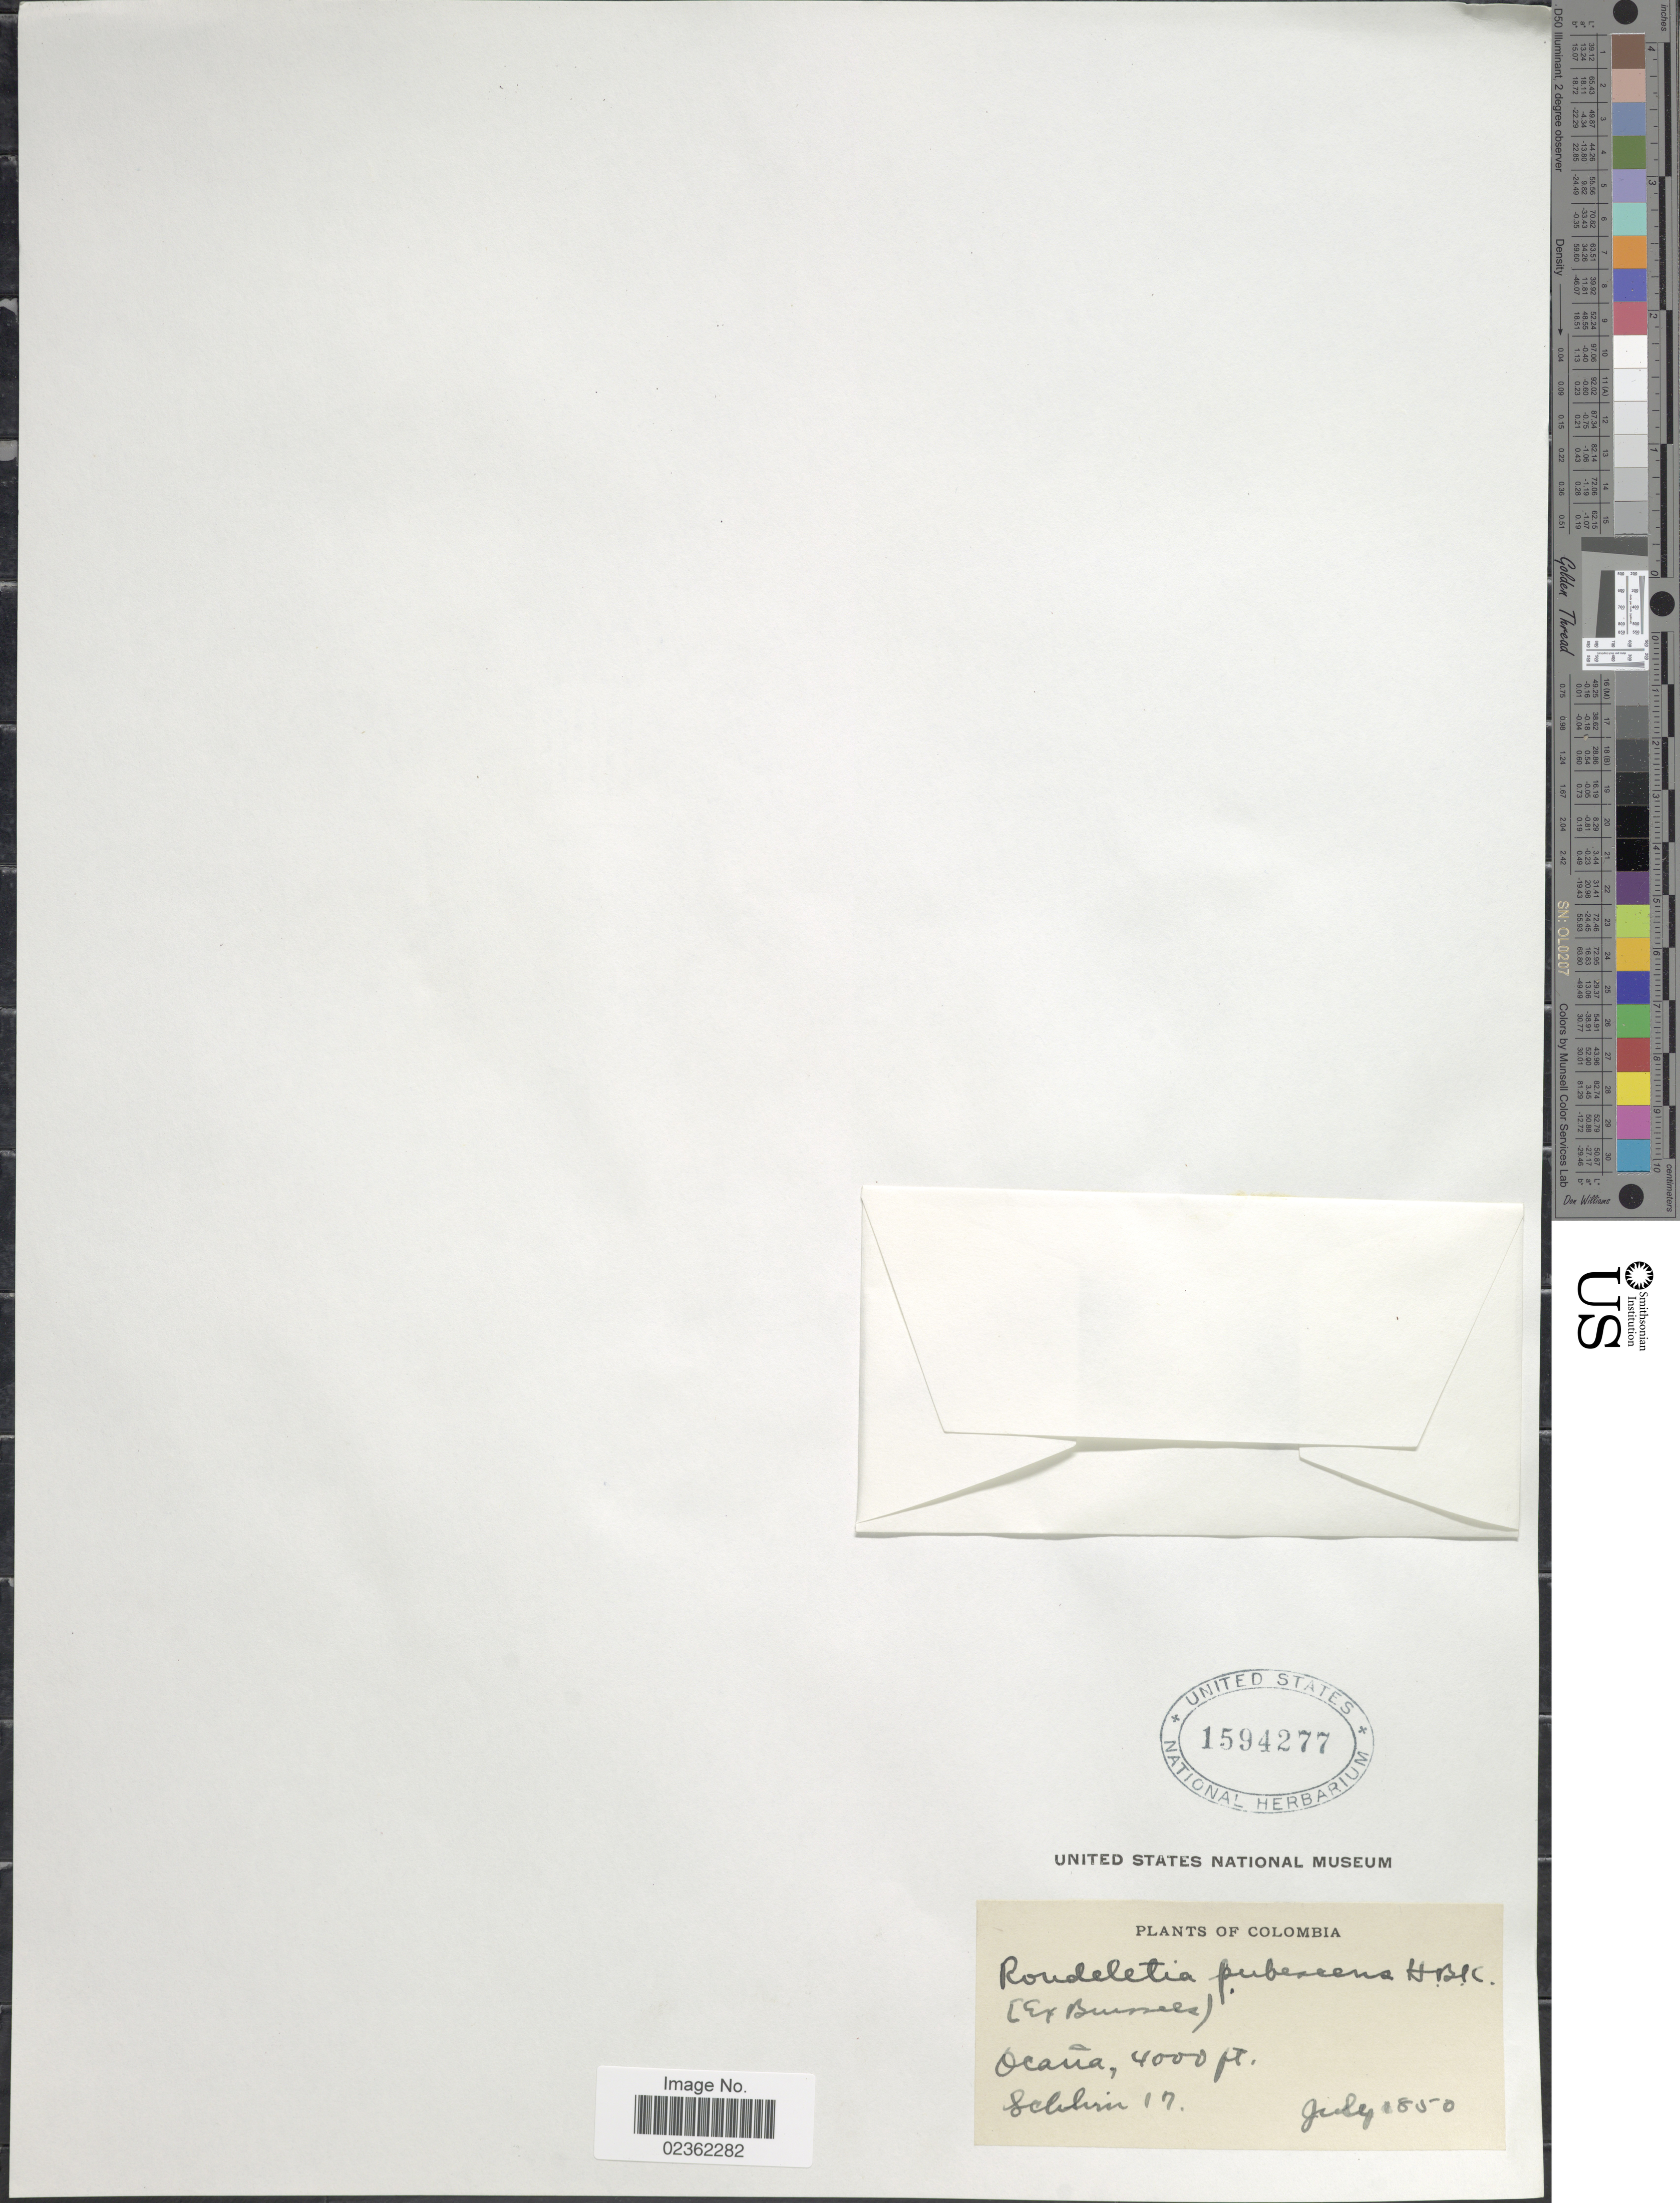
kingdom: Plantae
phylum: Tracheophyta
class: Magnoliopsida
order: Gentianales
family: Rubiaceae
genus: Rondeletia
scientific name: Rondeletia pubescens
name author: Kunth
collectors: Schlim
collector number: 17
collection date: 1850-07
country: Colombia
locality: Ocana.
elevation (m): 1219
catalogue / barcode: US 1594277